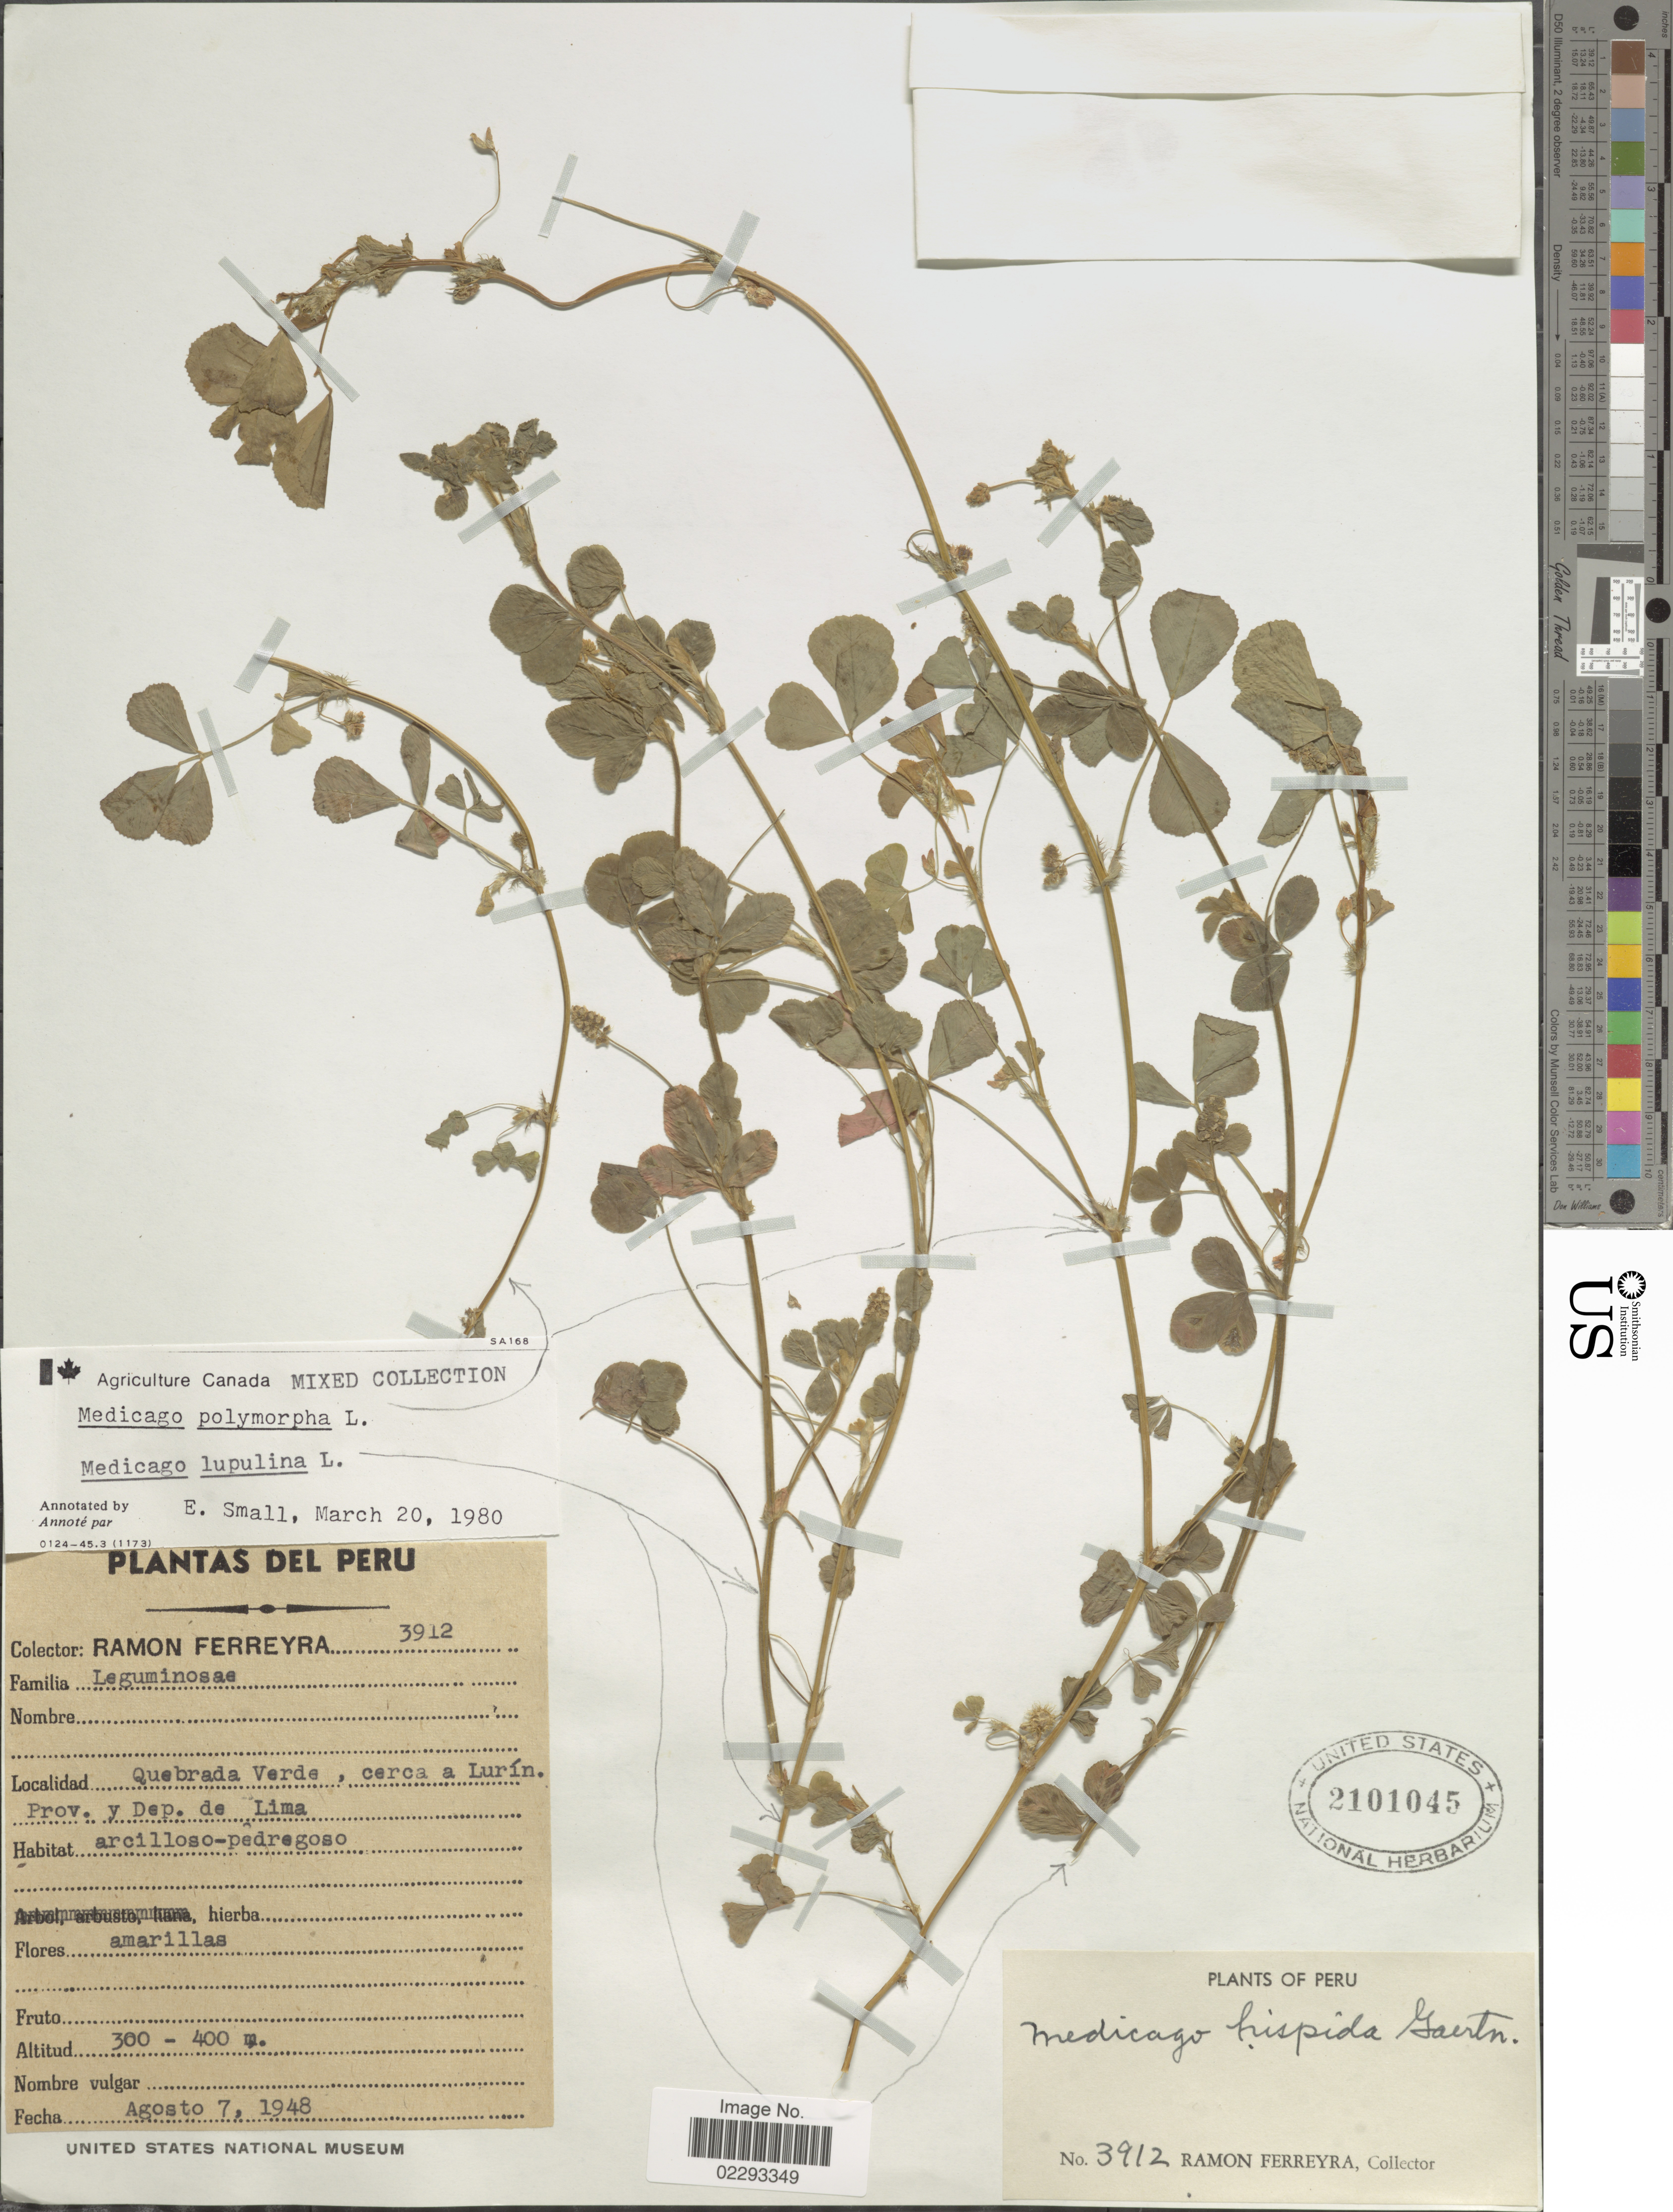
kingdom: Plantae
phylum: Tracheophyta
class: Magnoliopsida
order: Fabales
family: Fabaceae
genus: Medicago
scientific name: Medicago polymorpha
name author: L.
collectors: R. A. Ferreyra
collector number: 3912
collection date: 1948-08-07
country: Peru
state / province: Lima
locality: Quebrada Verde, cerca a Lurín, Prov. y Dep. de Lima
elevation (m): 300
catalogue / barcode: US 2101045